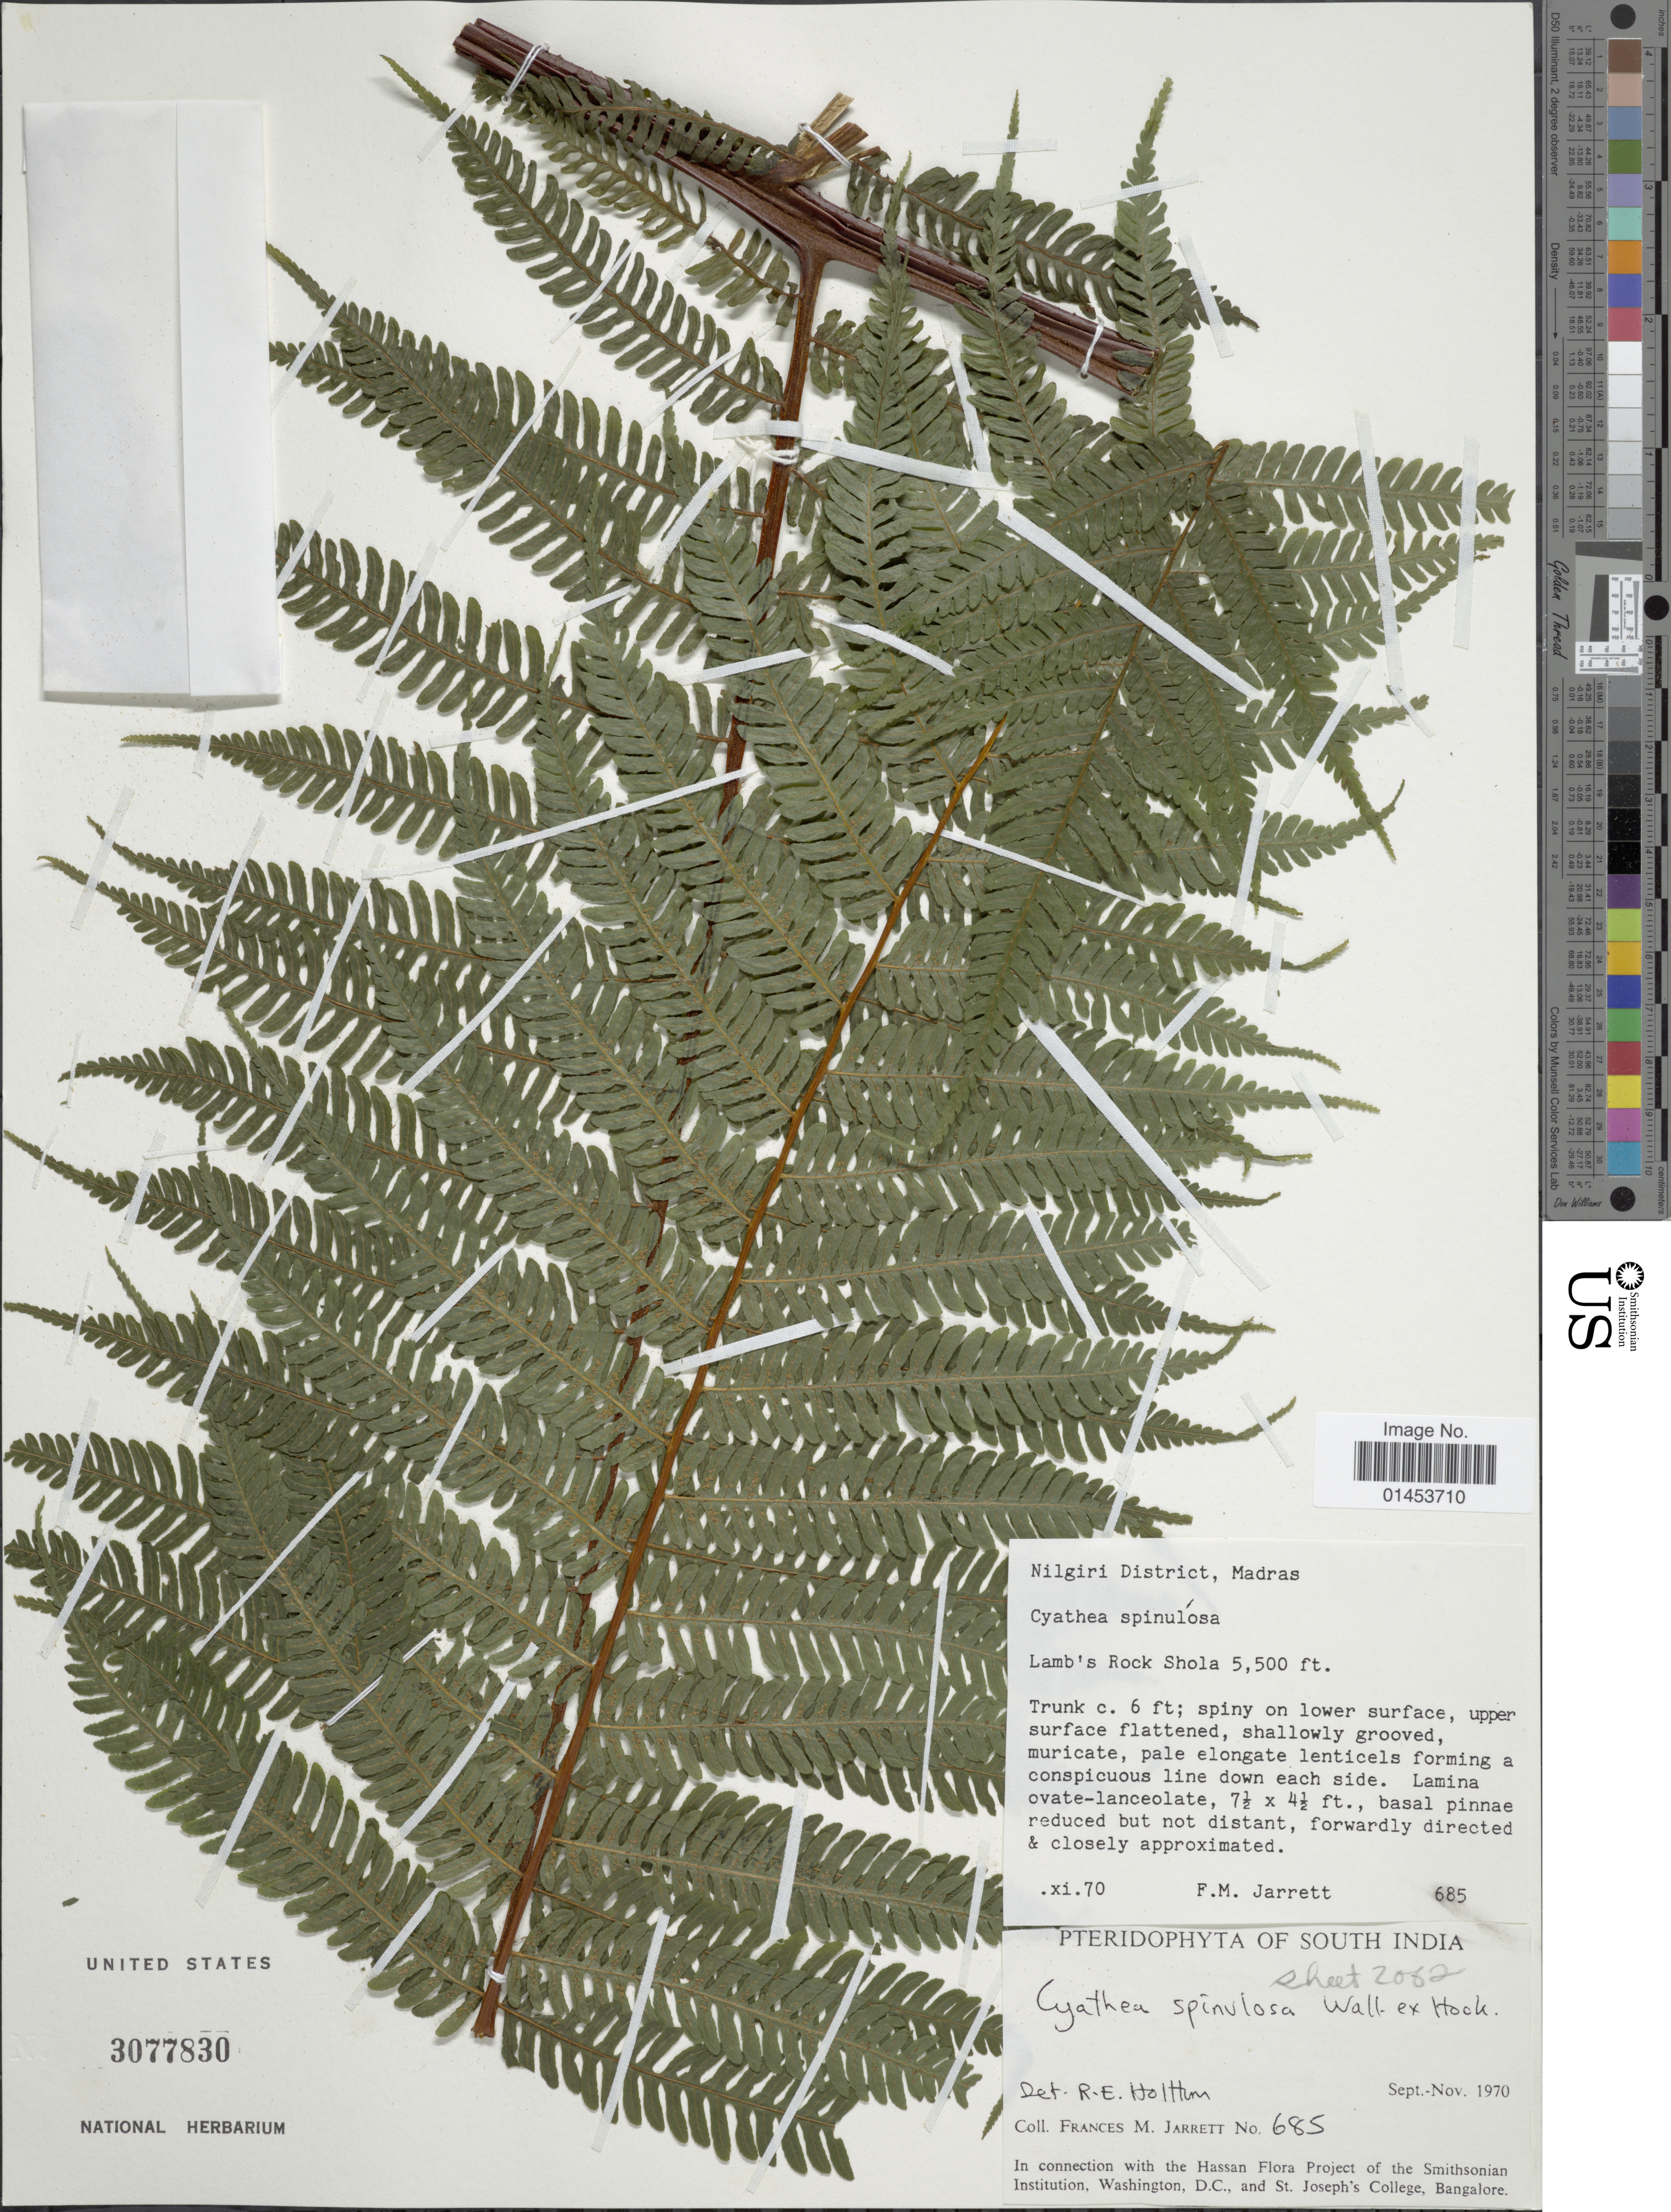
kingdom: Plantae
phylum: Tracheophyta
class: Polypodiopsida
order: Cyatheales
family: Cyatheaceae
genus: Cyathea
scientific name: Cyathea spinulosa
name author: Wall. ex Hook.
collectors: F. M. Jarrett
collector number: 685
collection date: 1970-11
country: India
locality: Nilgiri District, Madras, Lamb's Rock Shola, South India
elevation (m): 1676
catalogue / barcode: US 3077830